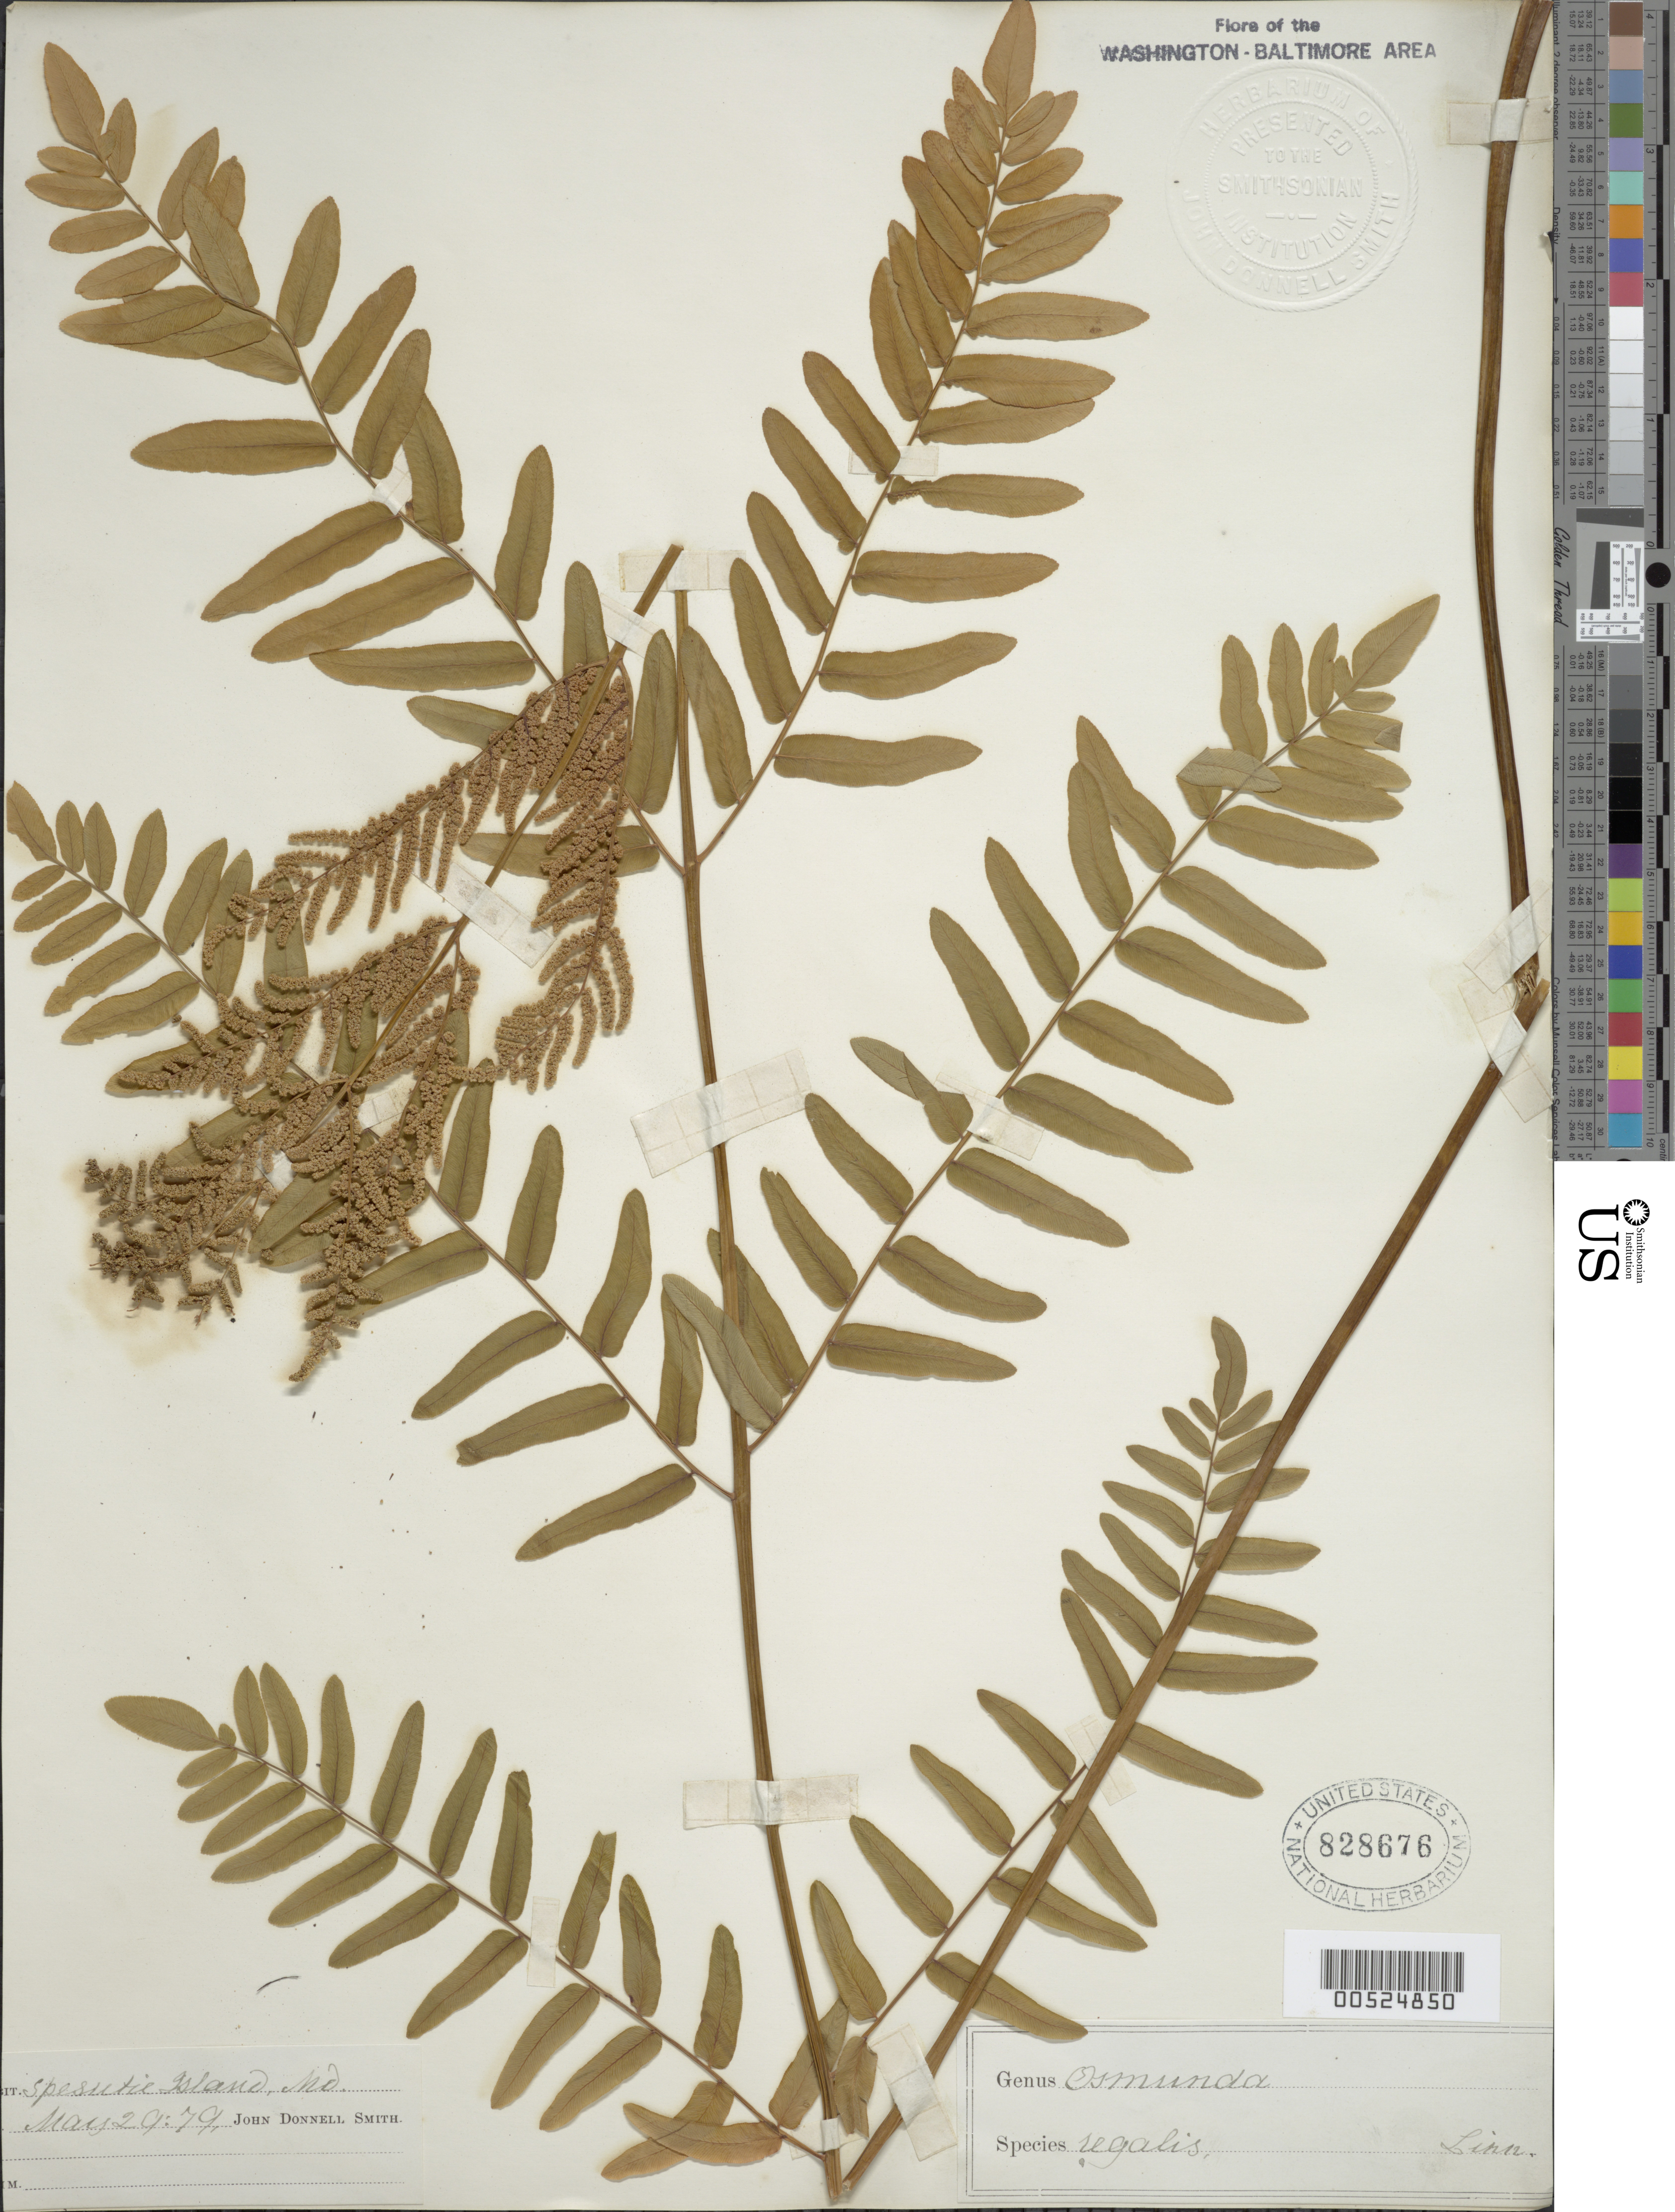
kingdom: Plantae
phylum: Tracheophyta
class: Polypodiopsida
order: Osmundales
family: Osmundaceae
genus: Osmunda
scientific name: Osmunda regalis var. spectabilis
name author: (Willd.) A. Gray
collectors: J. Donnell Smith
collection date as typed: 29 May 1879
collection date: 1879-05-29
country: United States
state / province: Maryland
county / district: Harford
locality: Spesutie Co.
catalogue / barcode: US 828676